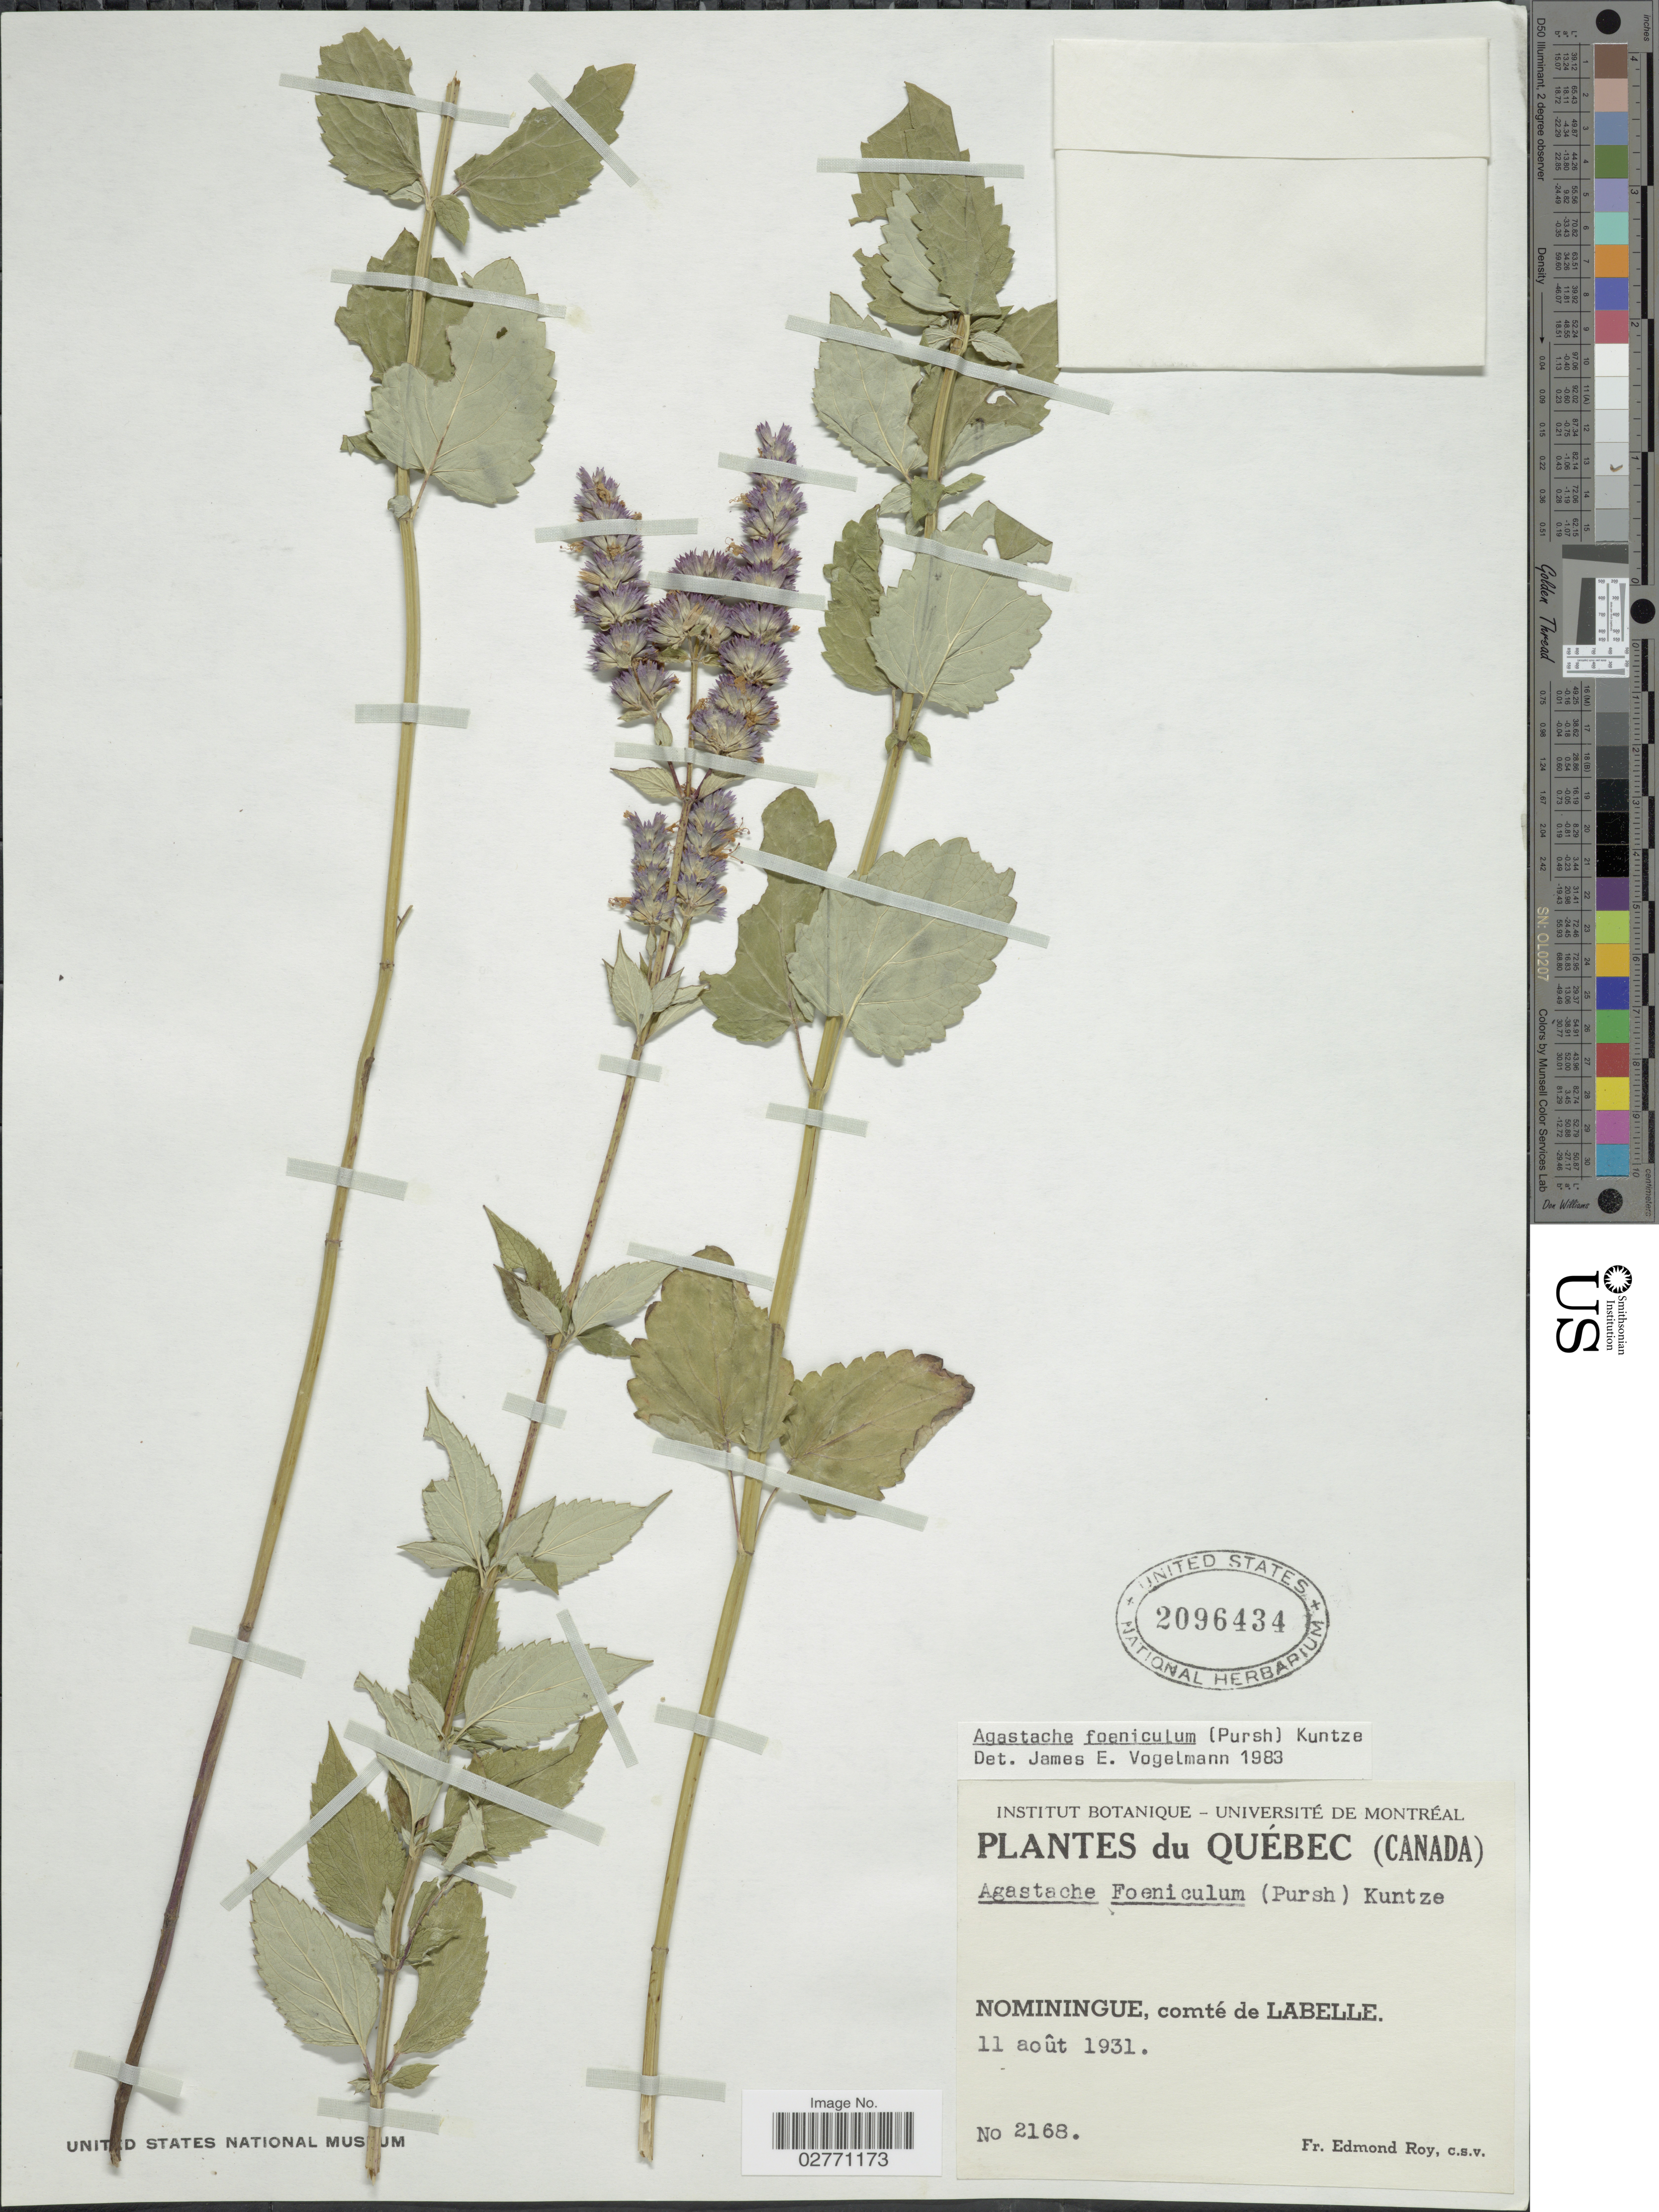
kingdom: Plantae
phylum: Tracheophyta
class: Magnoliopsida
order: Lamiales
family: Lamiaceae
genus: Agastache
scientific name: Agastache foeniculum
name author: (Pursh) Kuntze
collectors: E. Roy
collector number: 2168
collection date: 1931-08-11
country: Canada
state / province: Quebec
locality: Nominingue, comté de Labelle.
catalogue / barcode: US 2096434